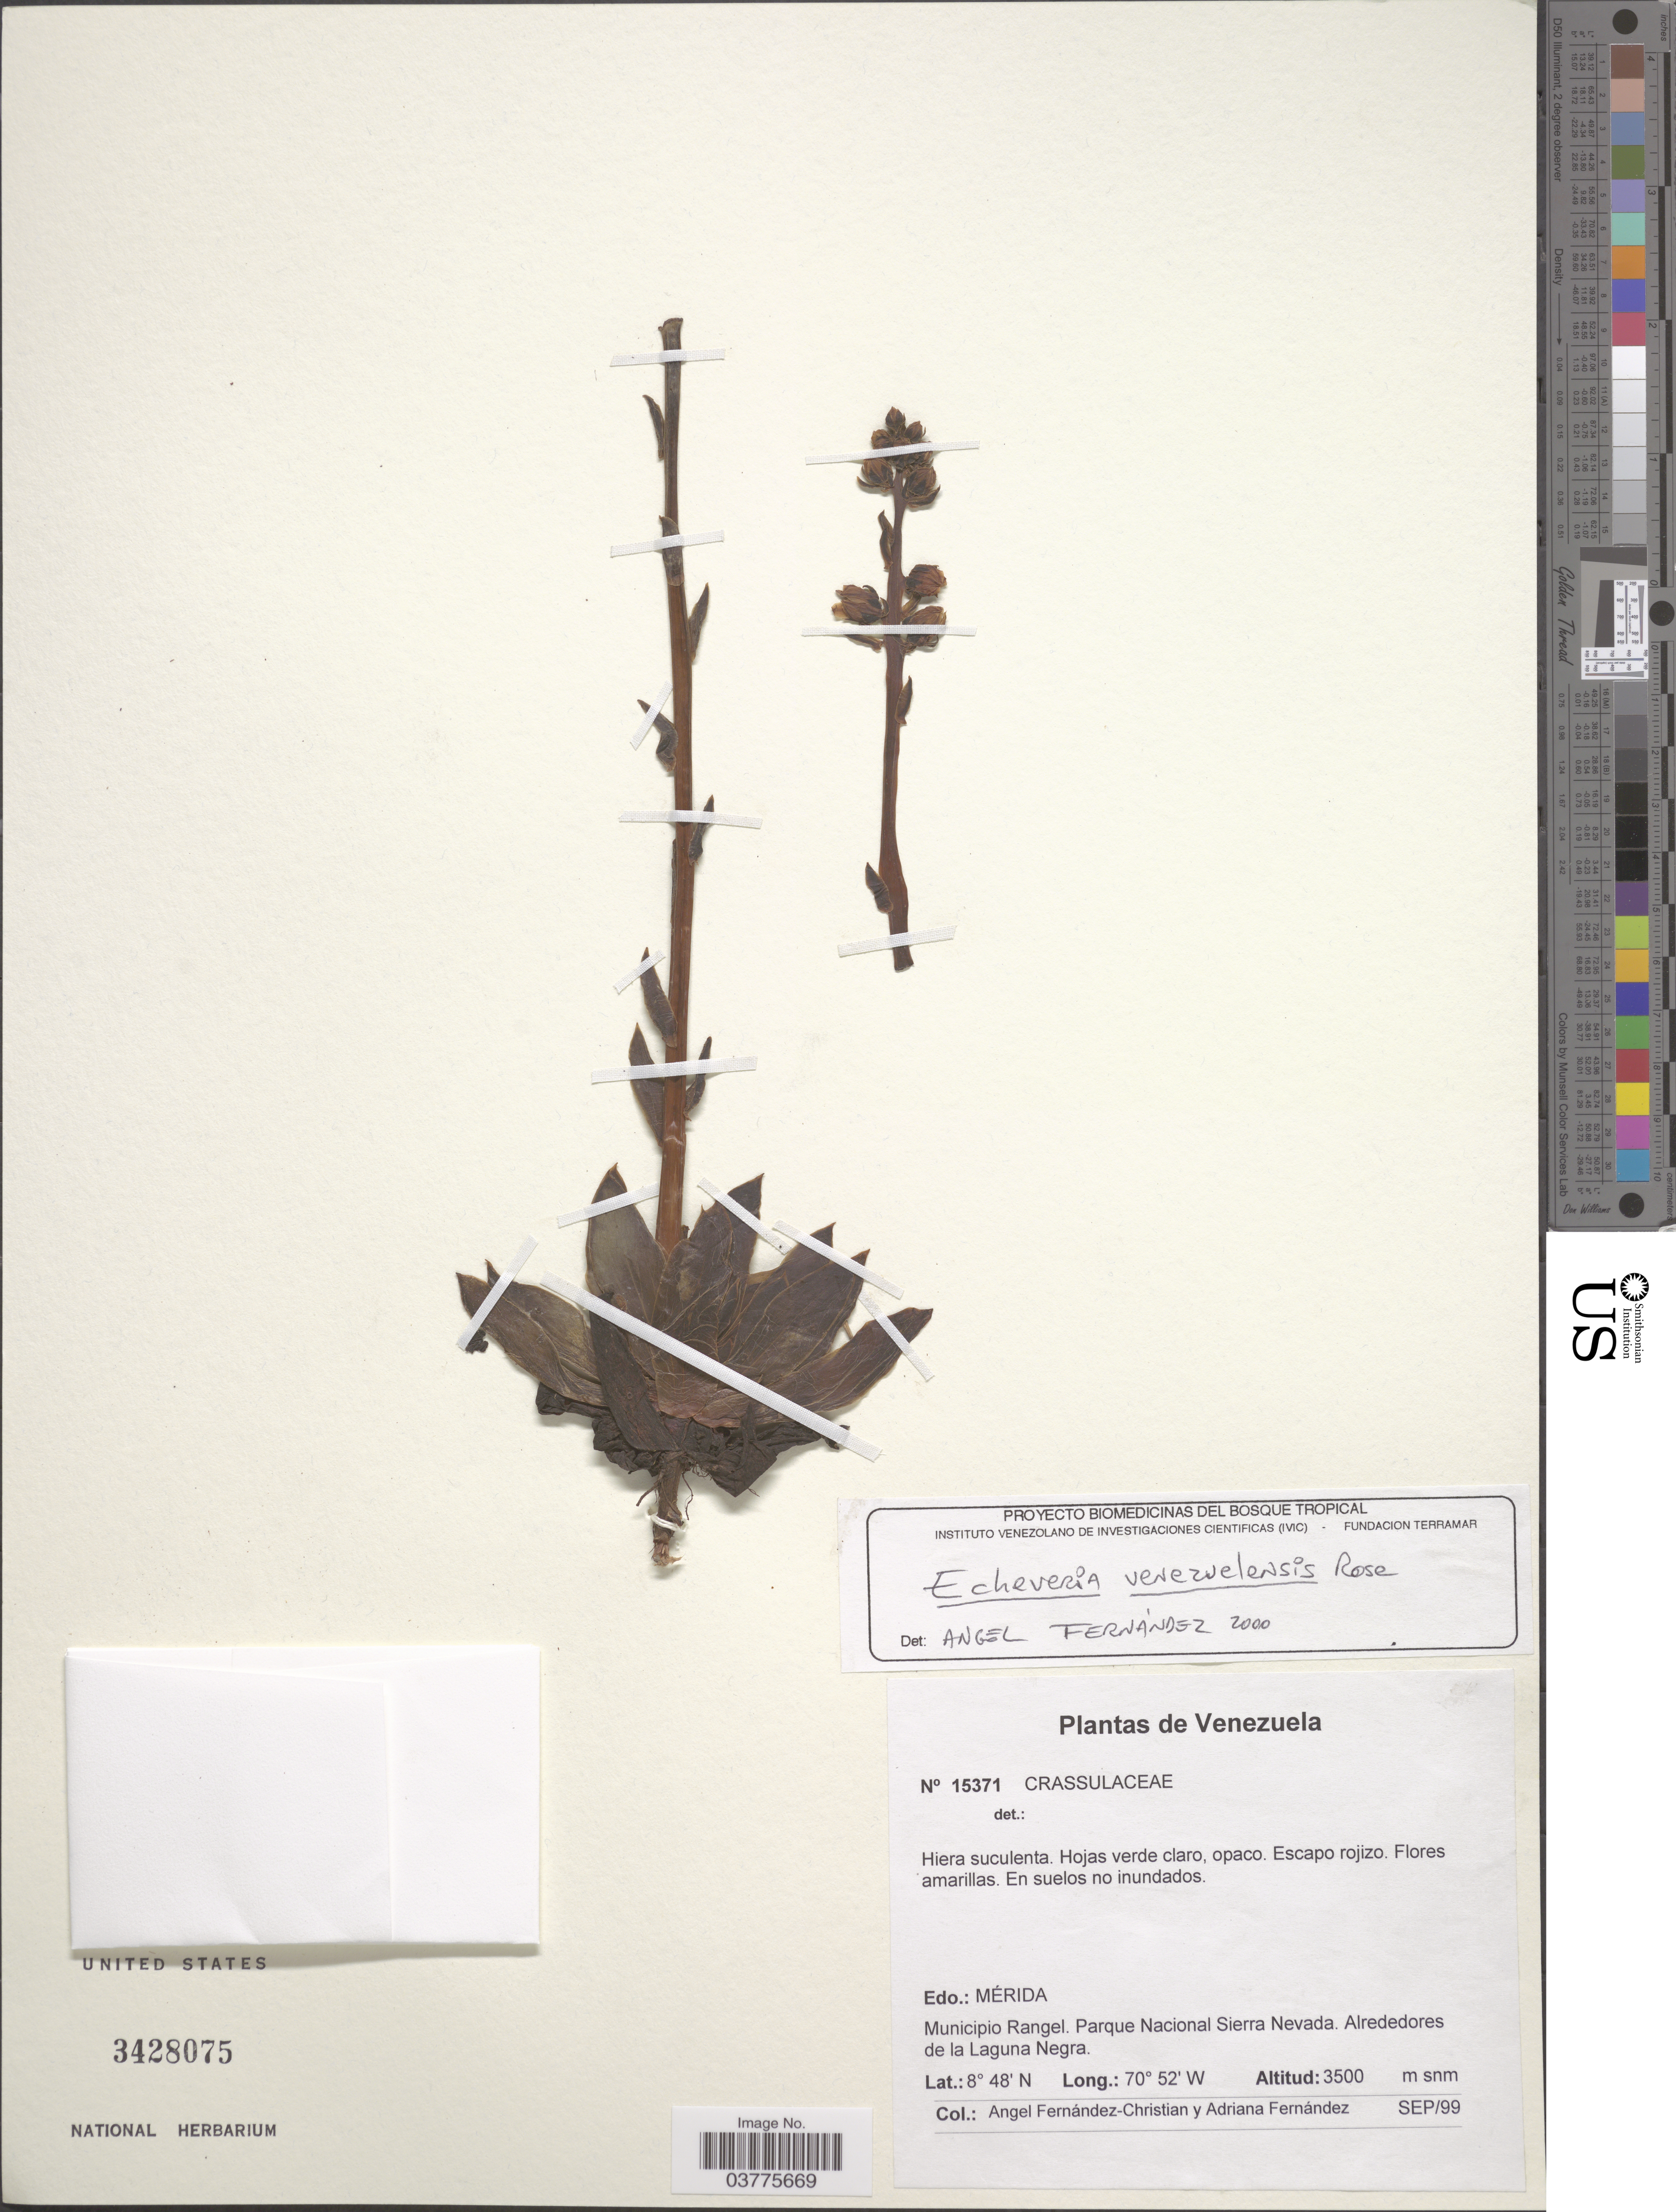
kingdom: Plantae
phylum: Tracheophyta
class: Magnoliopsida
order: Saxifragales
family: Crassulaceae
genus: Echeveria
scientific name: Echeveria venezuelensis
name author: Rose in L.H. Bailey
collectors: Á. Fernández & A. Fernández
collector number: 15371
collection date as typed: Transcribed d/m/y: /9/99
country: Venezuela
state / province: Merida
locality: Edo.: Mérida. Municipio Rangel. Parque Nacional Sierra Nevada. Alrededores de la Laguna Negra.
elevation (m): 3500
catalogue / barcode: US 3428075